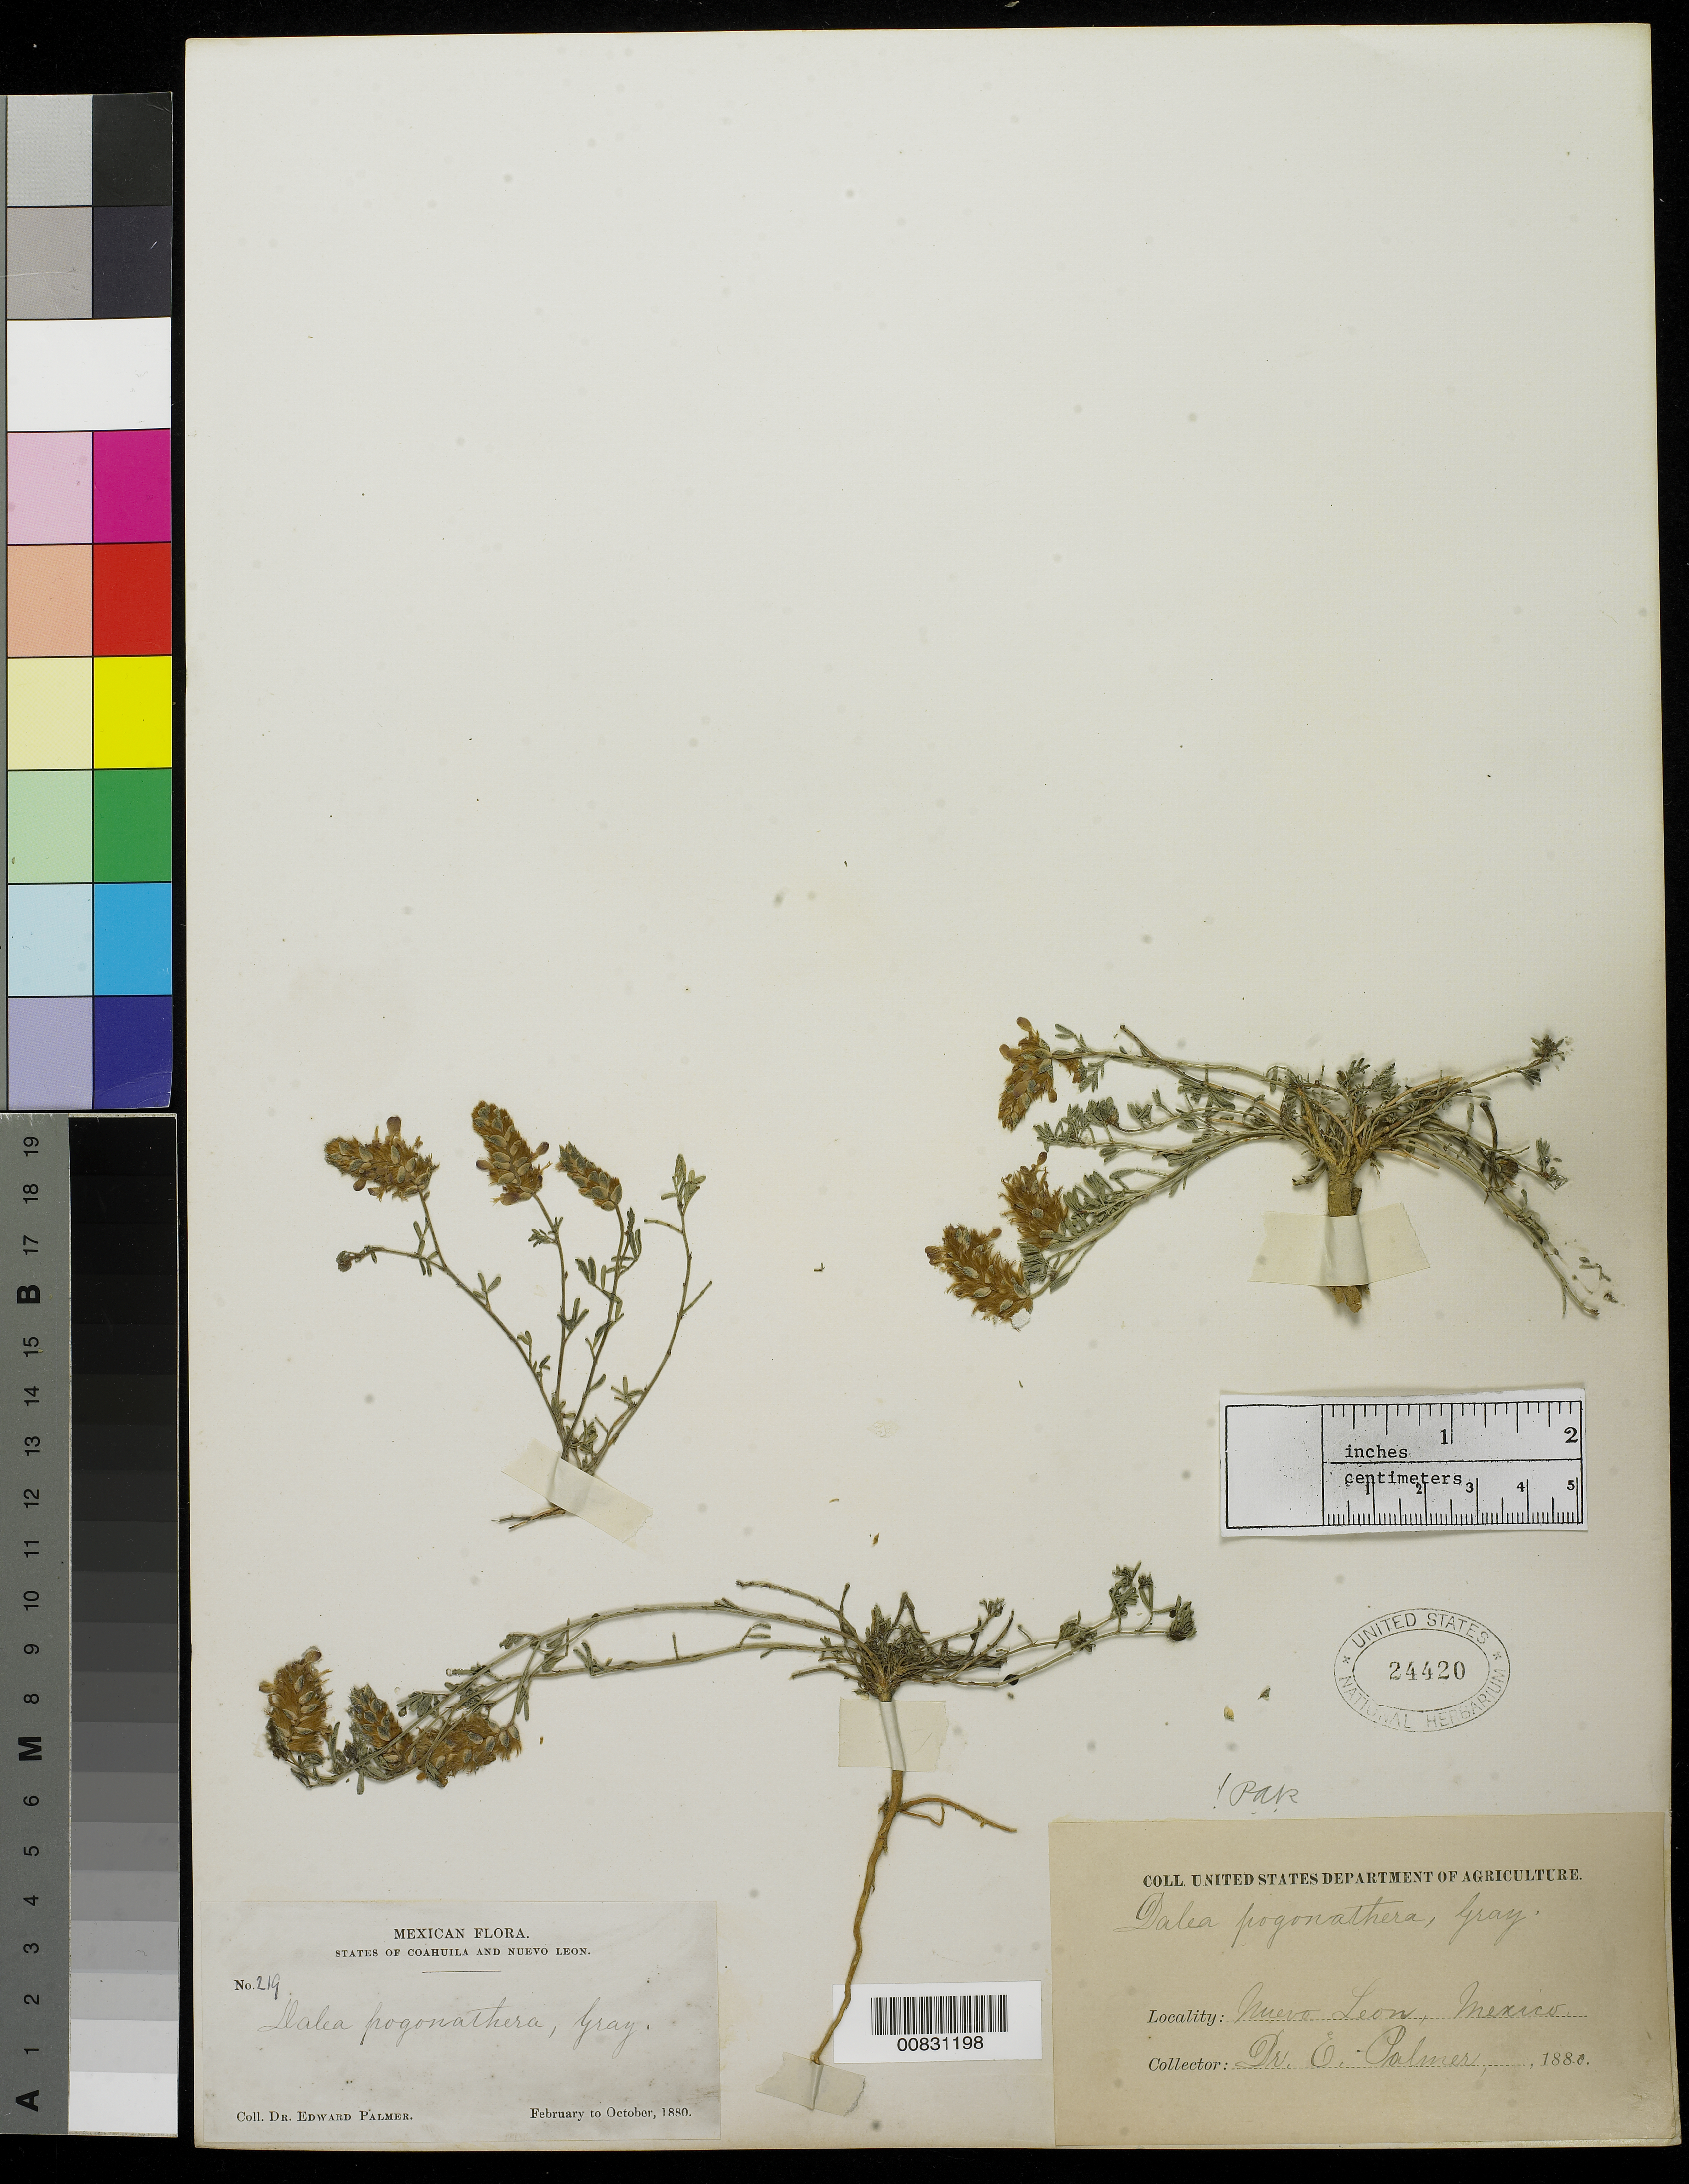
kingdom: Plantae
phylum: Tracheophyta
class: Magnoliopsida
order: Fabales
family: Fabaceae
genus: Dalea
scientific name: Dalea pogonathera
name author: A. Gray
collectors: E. Palmer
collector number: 219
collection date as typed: Feb 1880 to -- Oct 1880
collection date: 1880-02/1880-10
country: Mexico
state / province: Nuevo León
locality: State of Nuevo León.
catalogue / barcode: US 24420